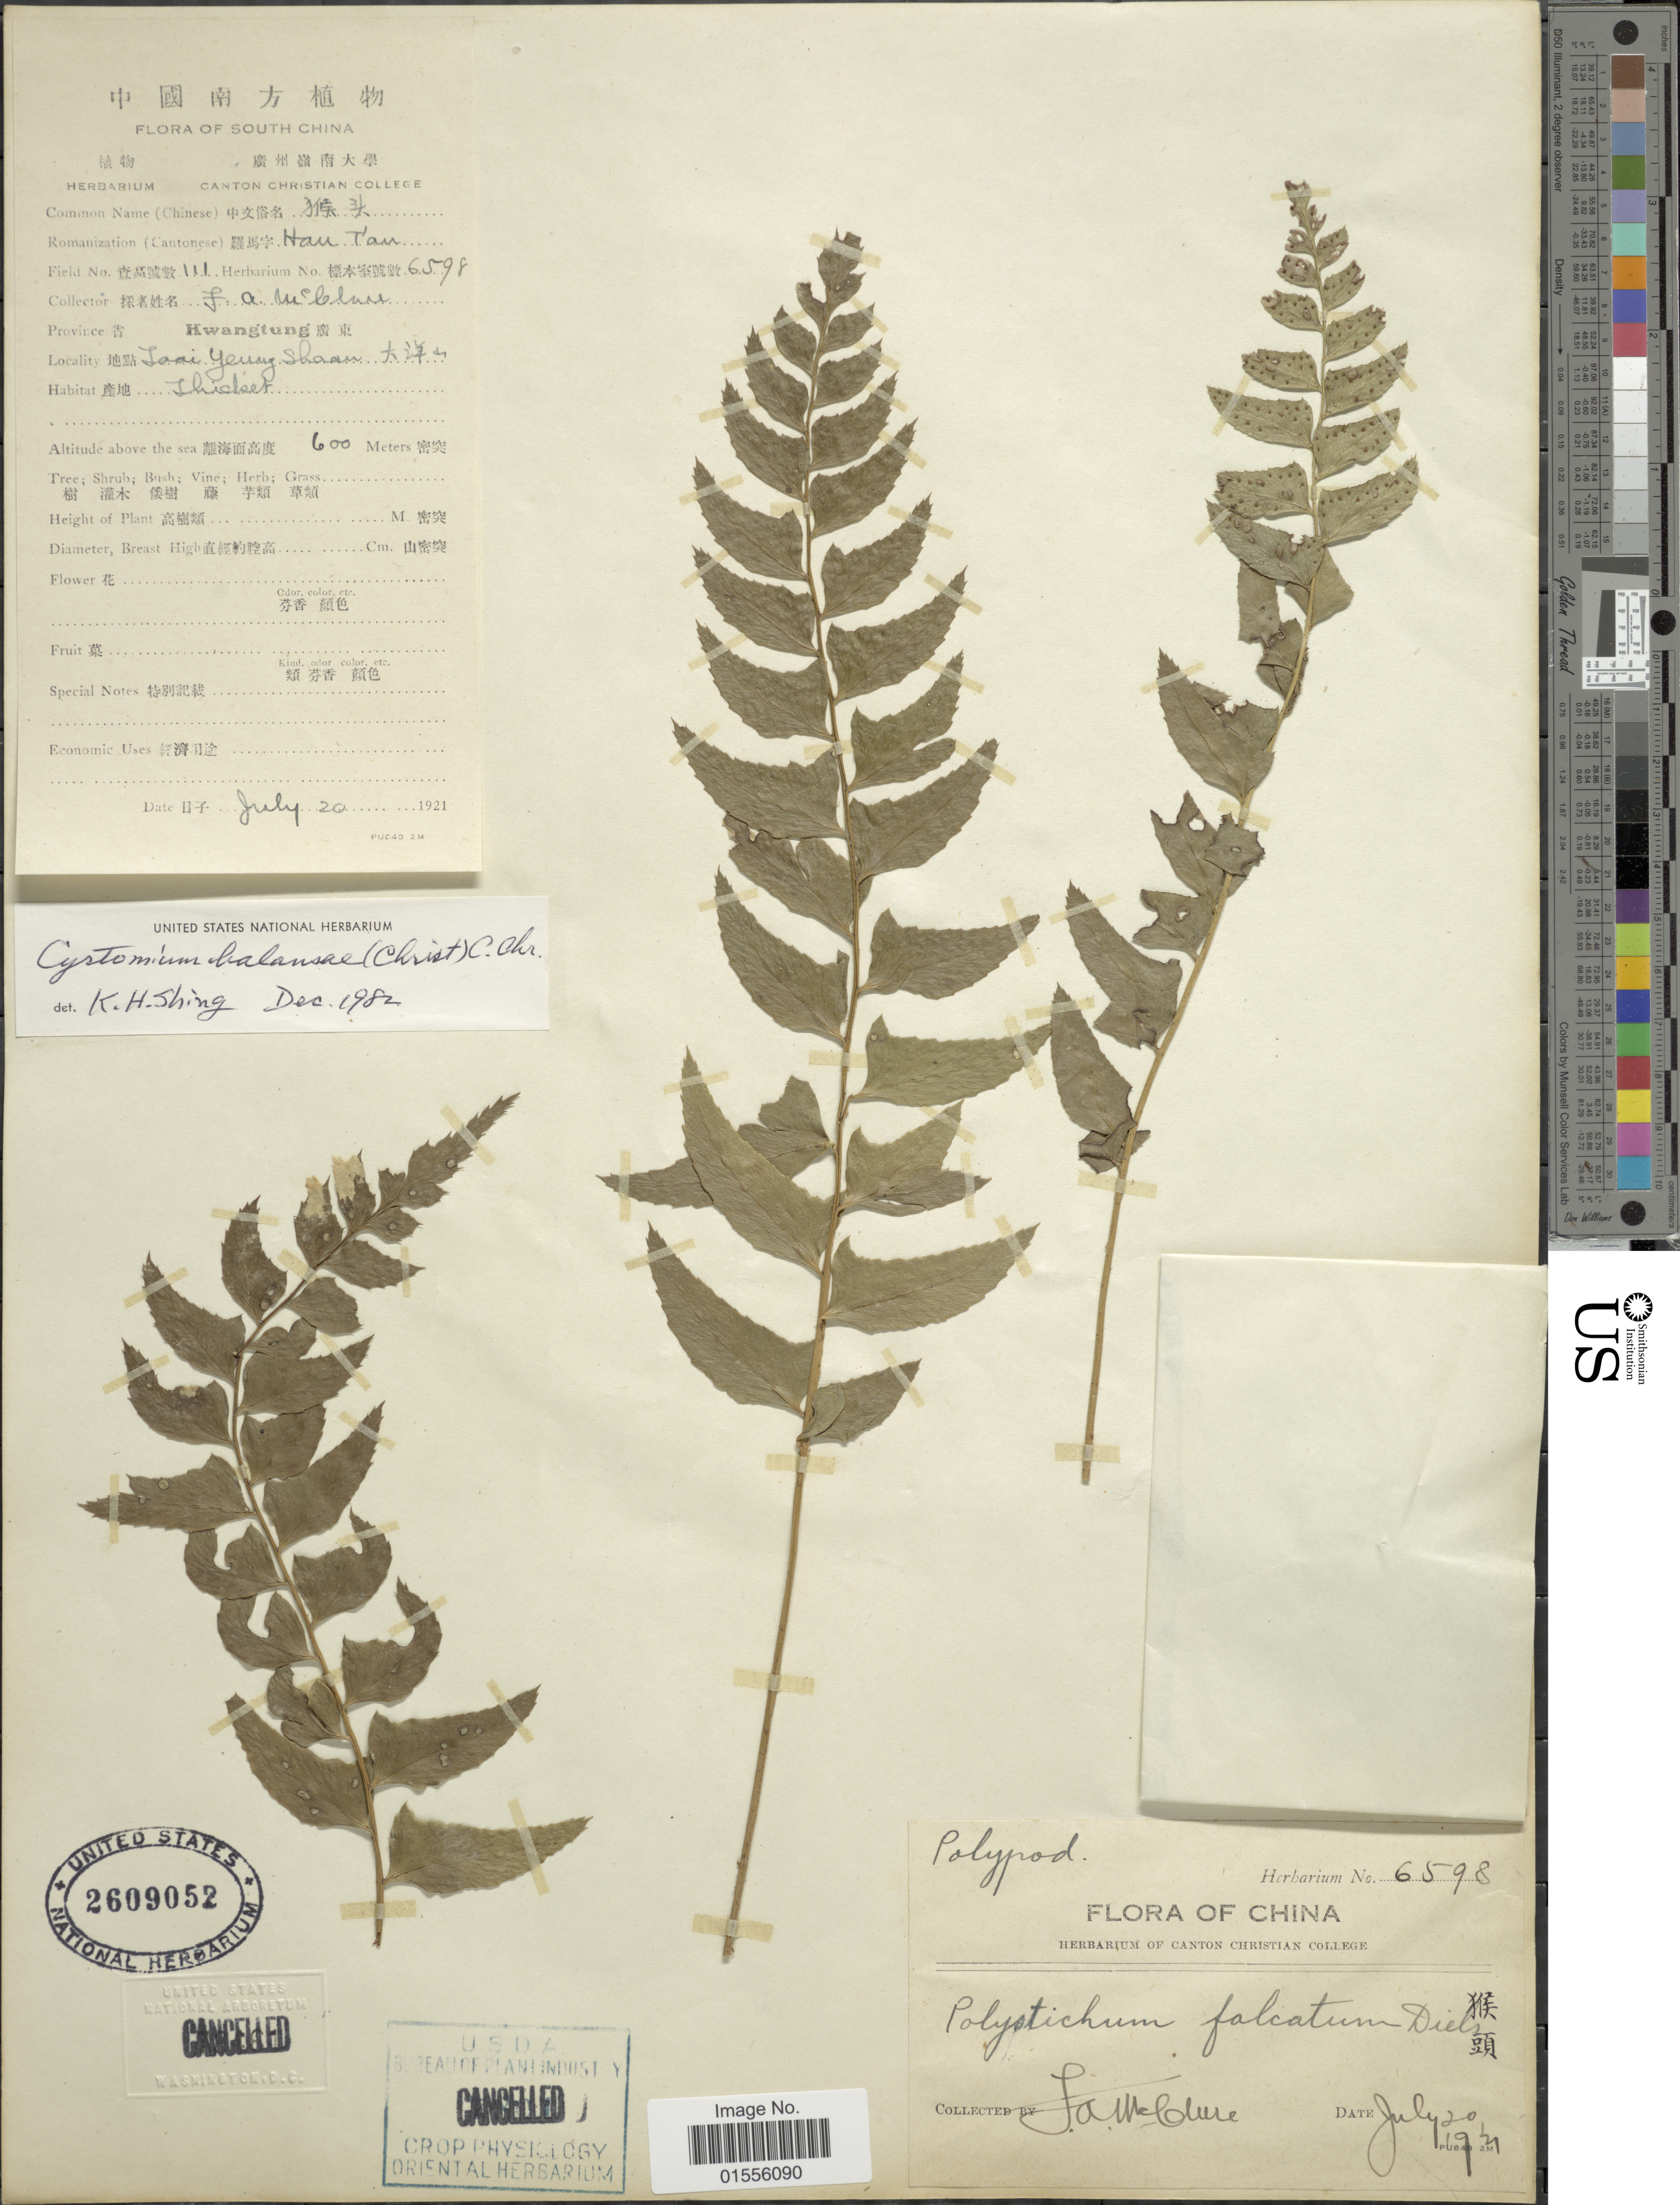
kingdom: Plantae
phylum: Tracheophyta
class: Polypodiopsida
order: Polypodiales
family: Dryopteridaceae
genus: Cyrtomium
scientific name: Cyrtomium balansae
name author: (Christ) C. Chr.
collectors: F. A. McClure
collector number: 111/6598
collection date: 1921-07-20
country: China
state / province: Guangdong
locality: Kwangtung, Isaai Yeung Shaan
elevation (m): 600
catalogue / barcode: US 2609052